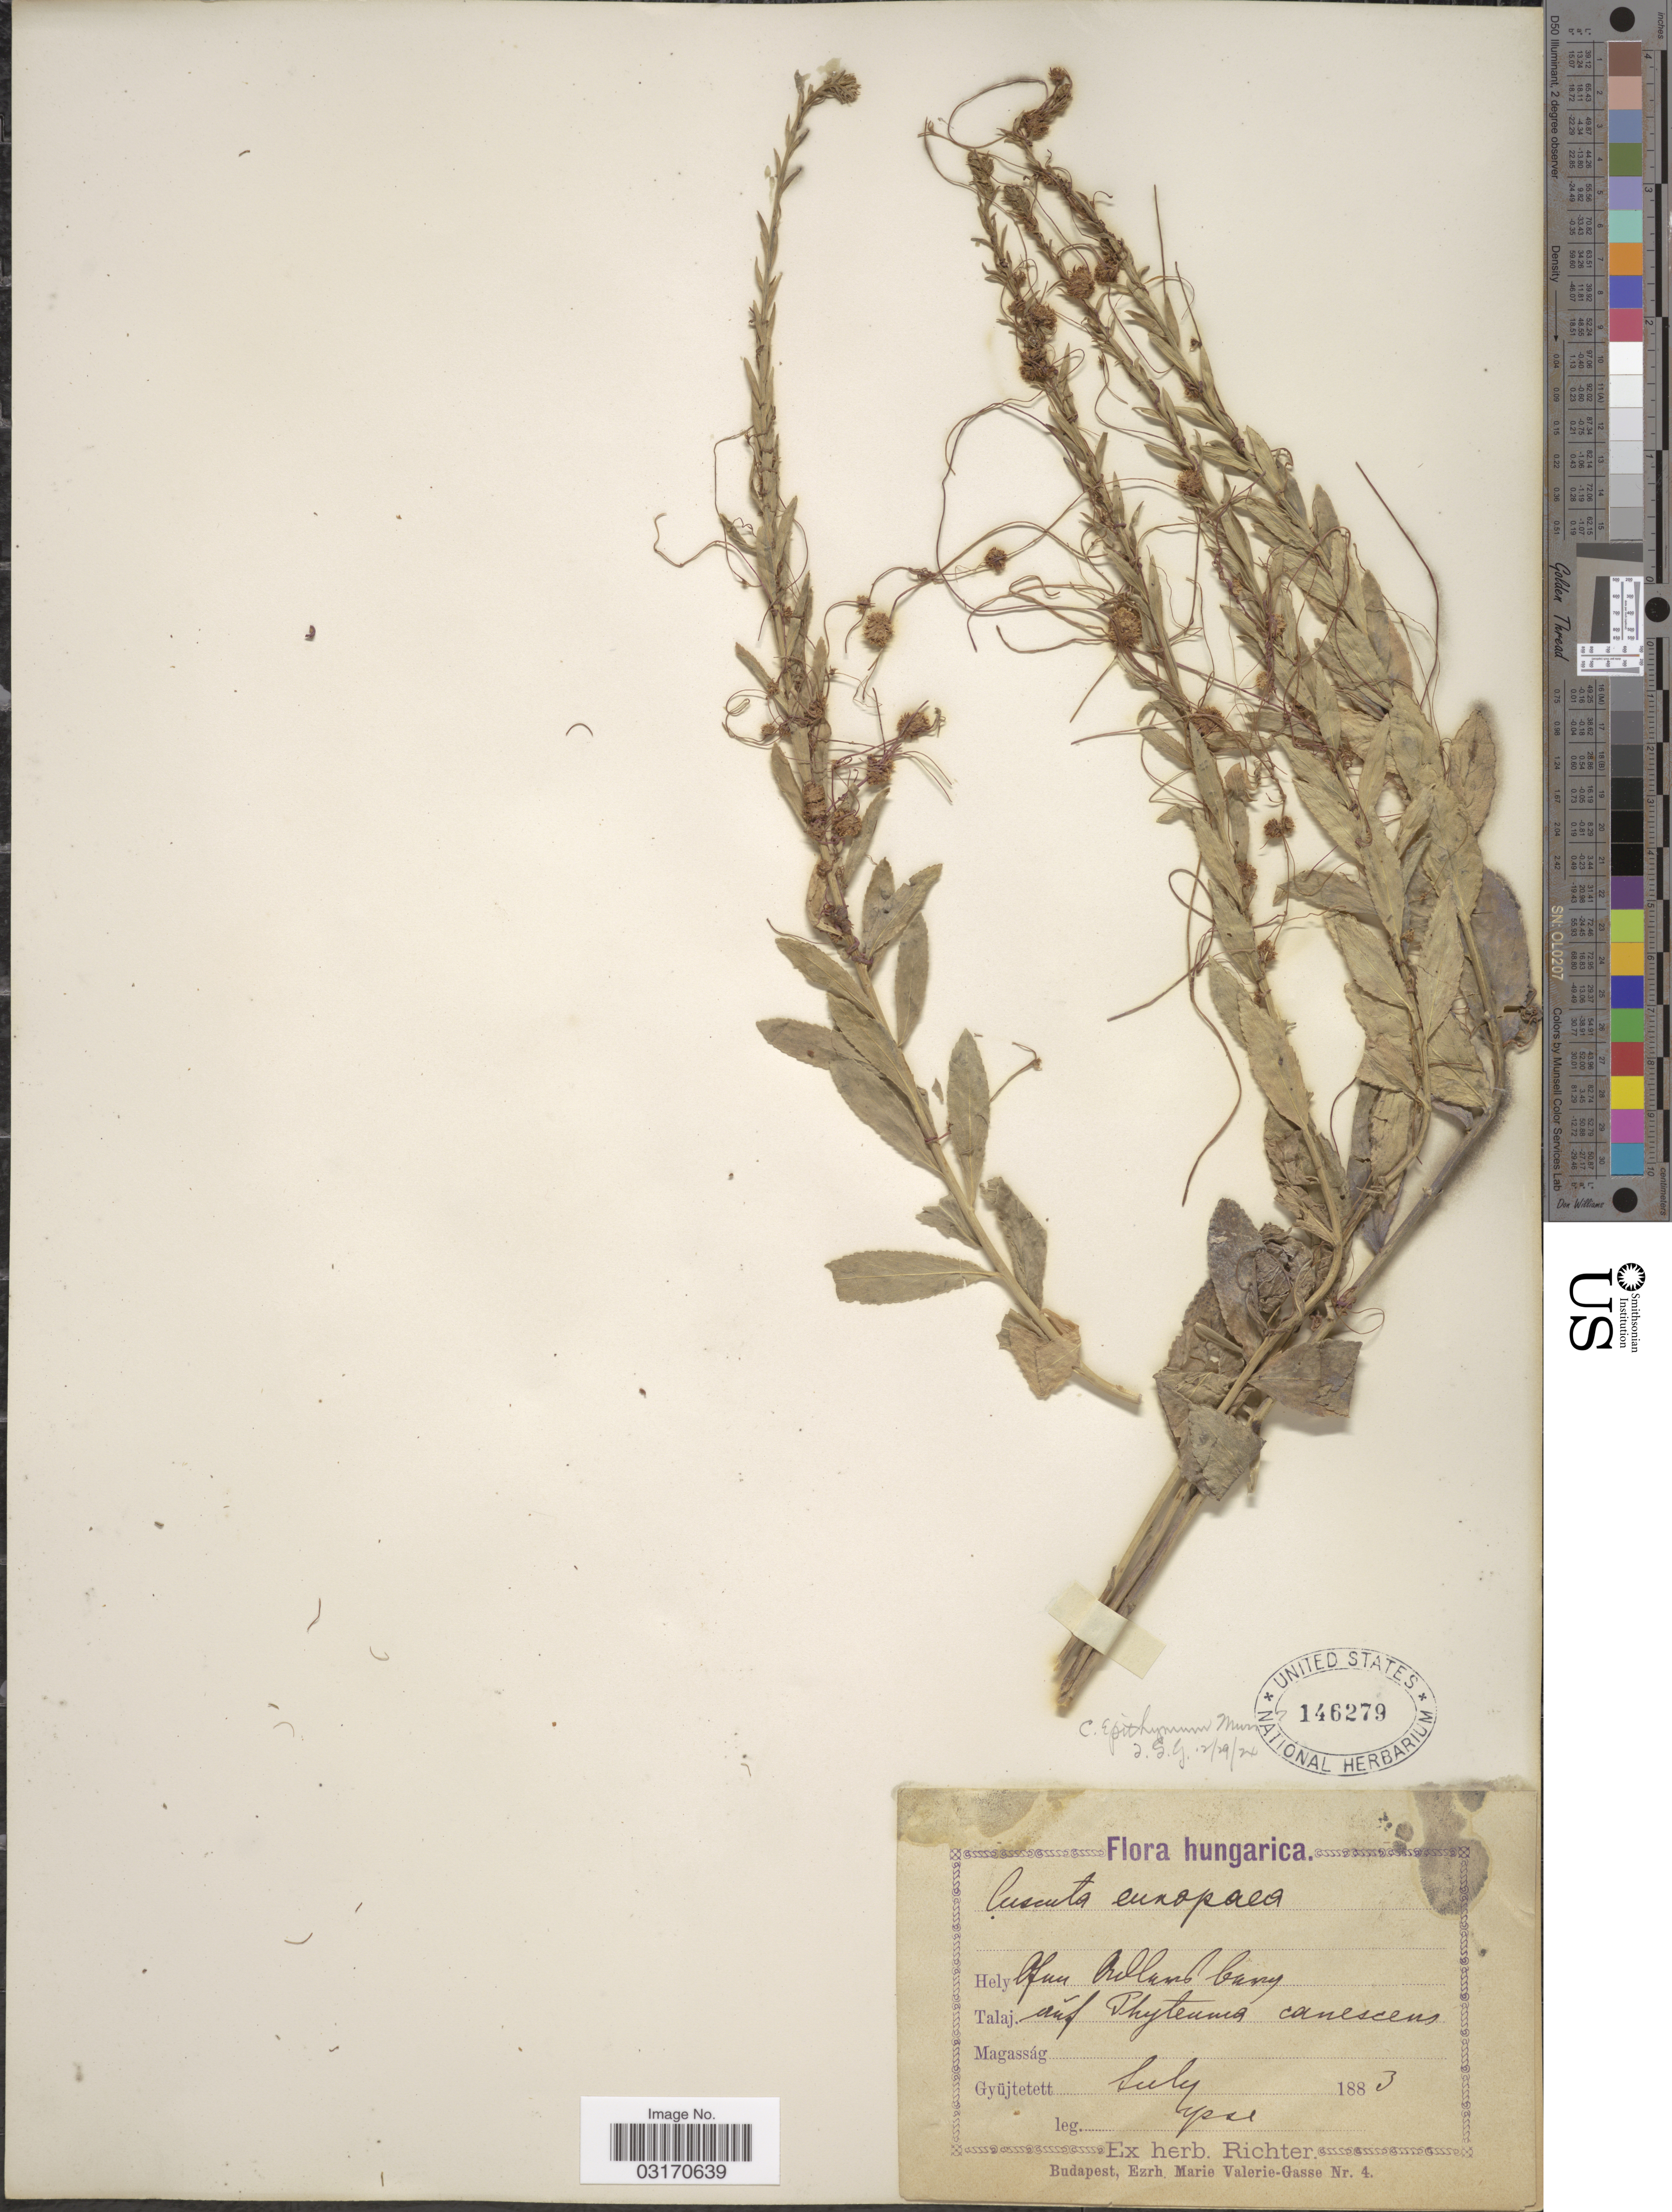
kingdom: Plantae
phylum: Tracheophyta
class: Magnoliopsida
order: Solanales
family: Convolvulaceae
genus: Cuscuta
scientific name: Cuscuta epithymum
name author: Murray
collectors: -- Richter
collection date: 1883-07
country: Hungary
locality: Hely Afun Orilland bary. [interpreted]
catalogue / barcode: US 146279